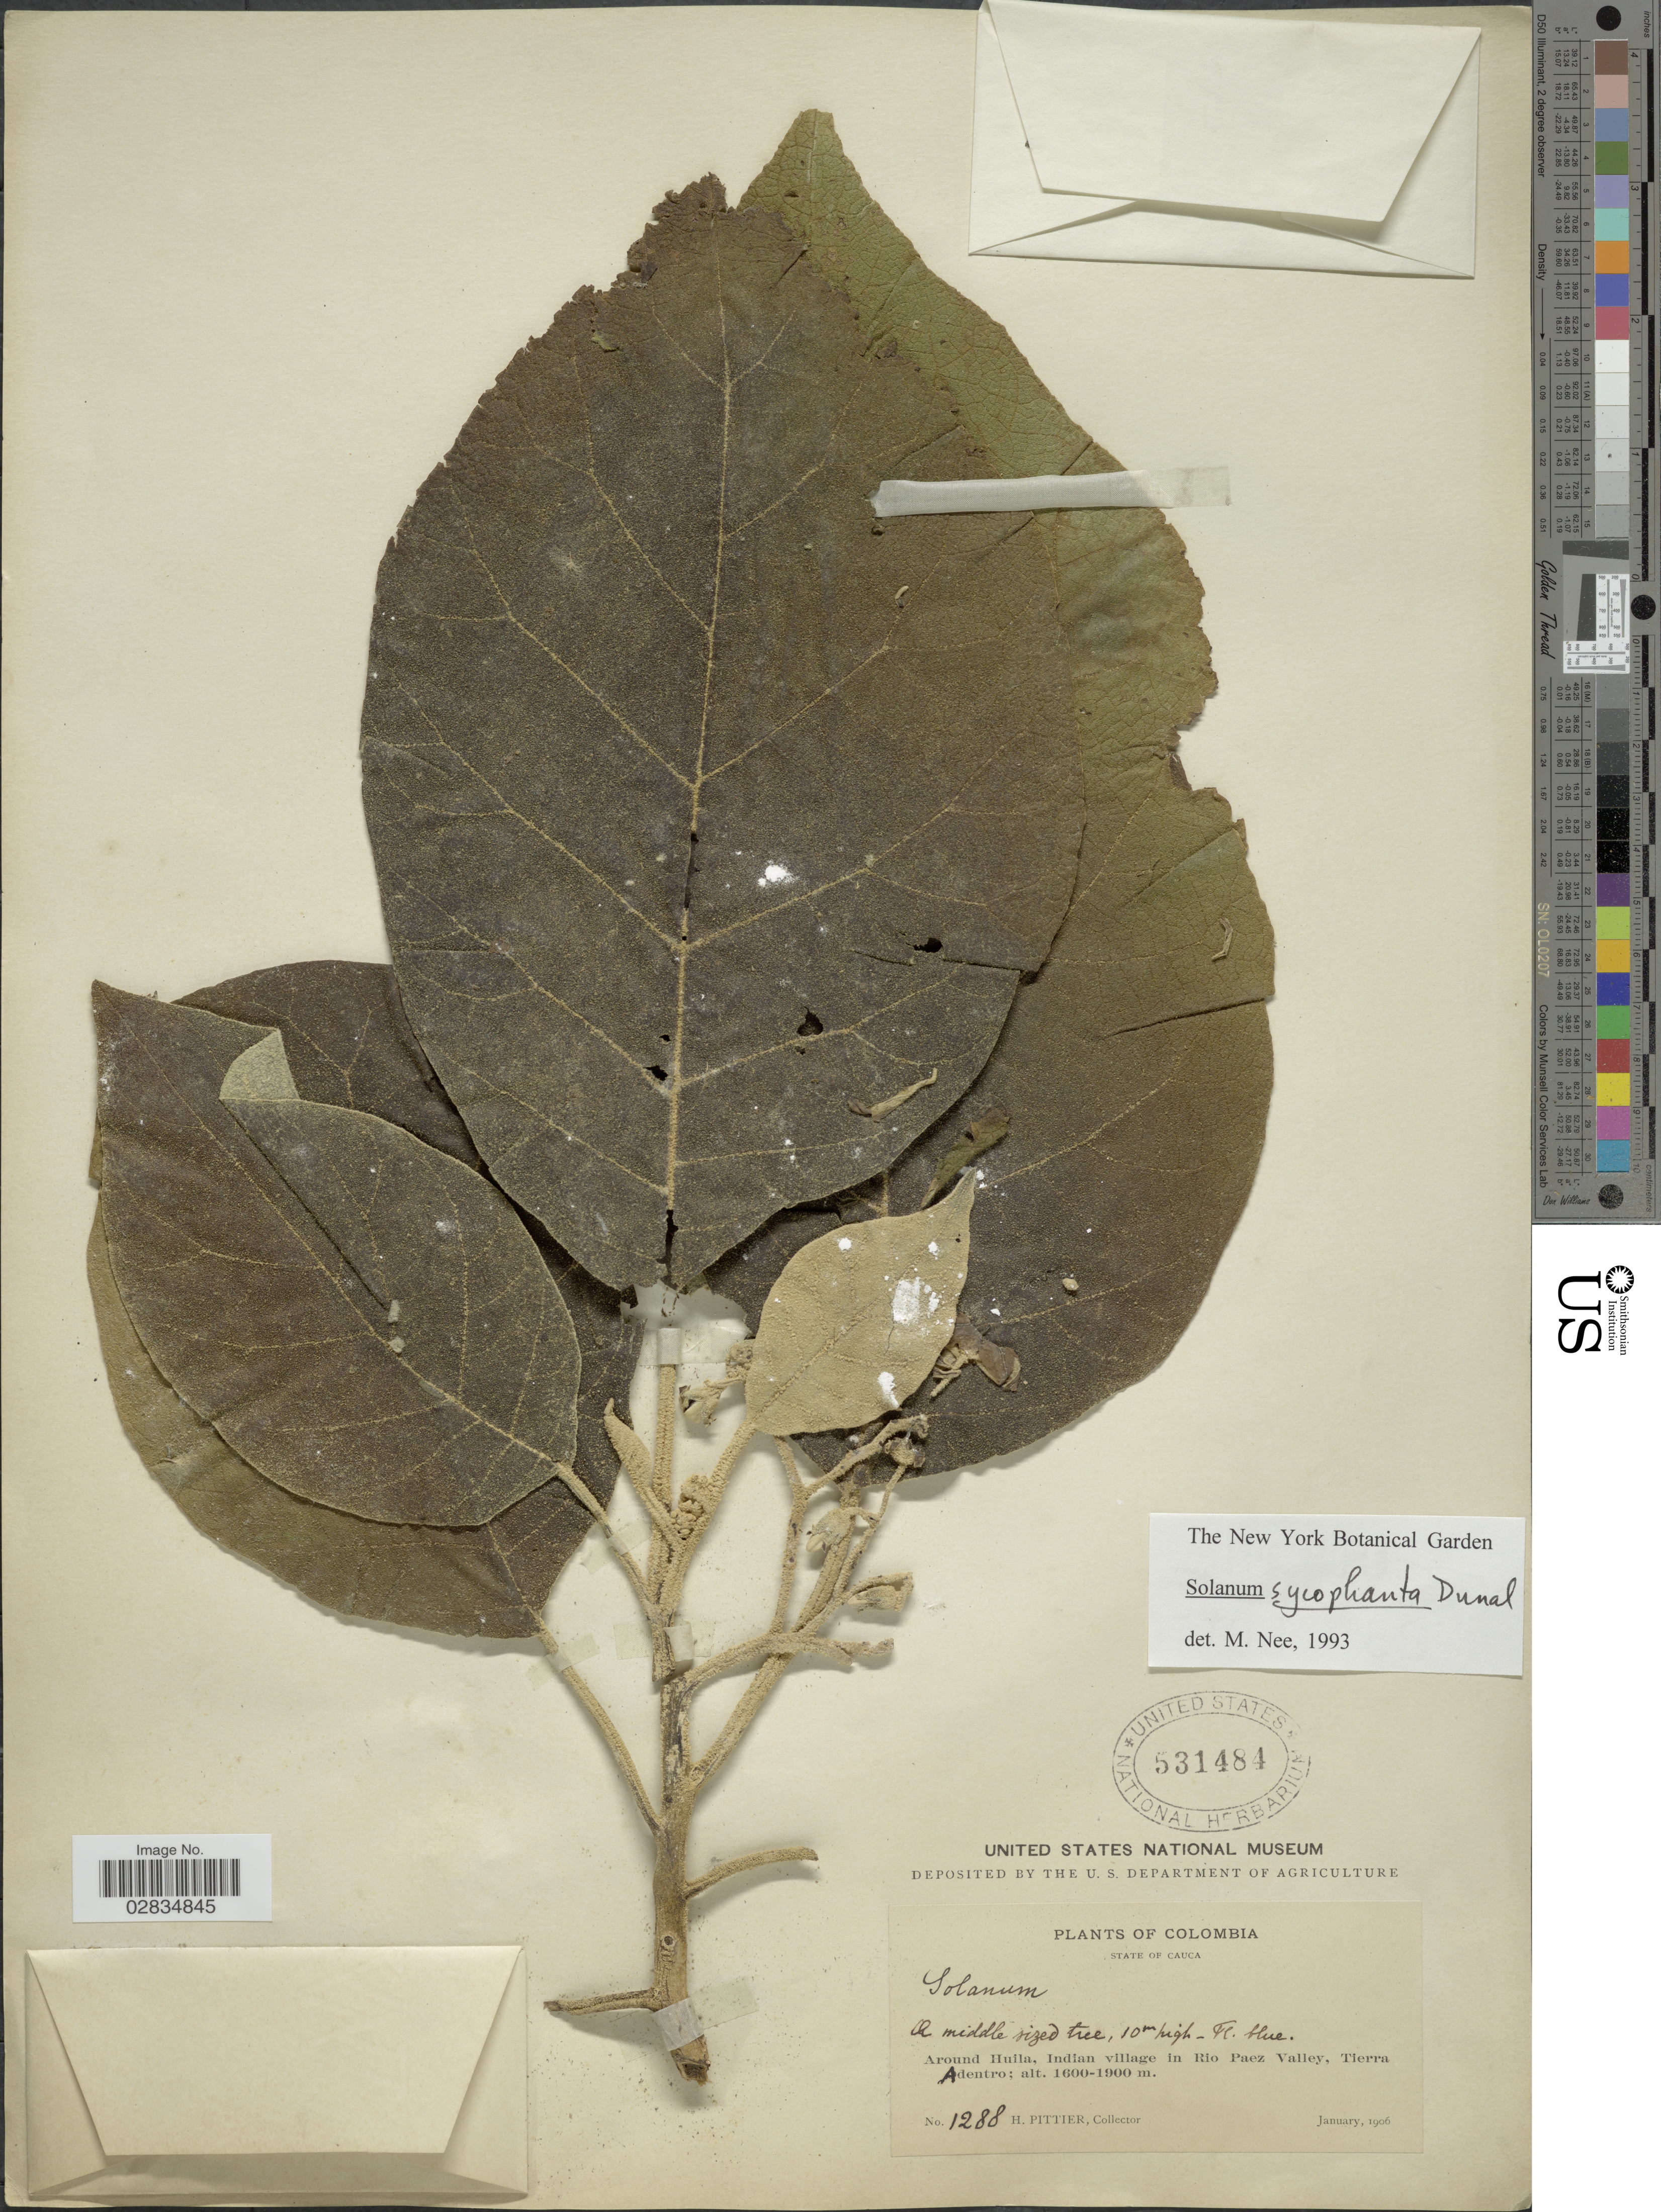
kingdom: Plantae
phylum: Tracheophyta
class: Magnoliopsida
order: Solanales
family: Solanaceae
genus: Solanum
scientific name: Solanum sycophanta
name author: Dunal in DC.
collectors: H. F. Pittier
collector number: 1288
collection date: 1906-01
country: Colombia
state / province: Cauca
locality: Around Huila, Indian village in Rio Paez Valley, Tierra Adentro.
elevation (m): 1600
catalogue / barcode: US 531484